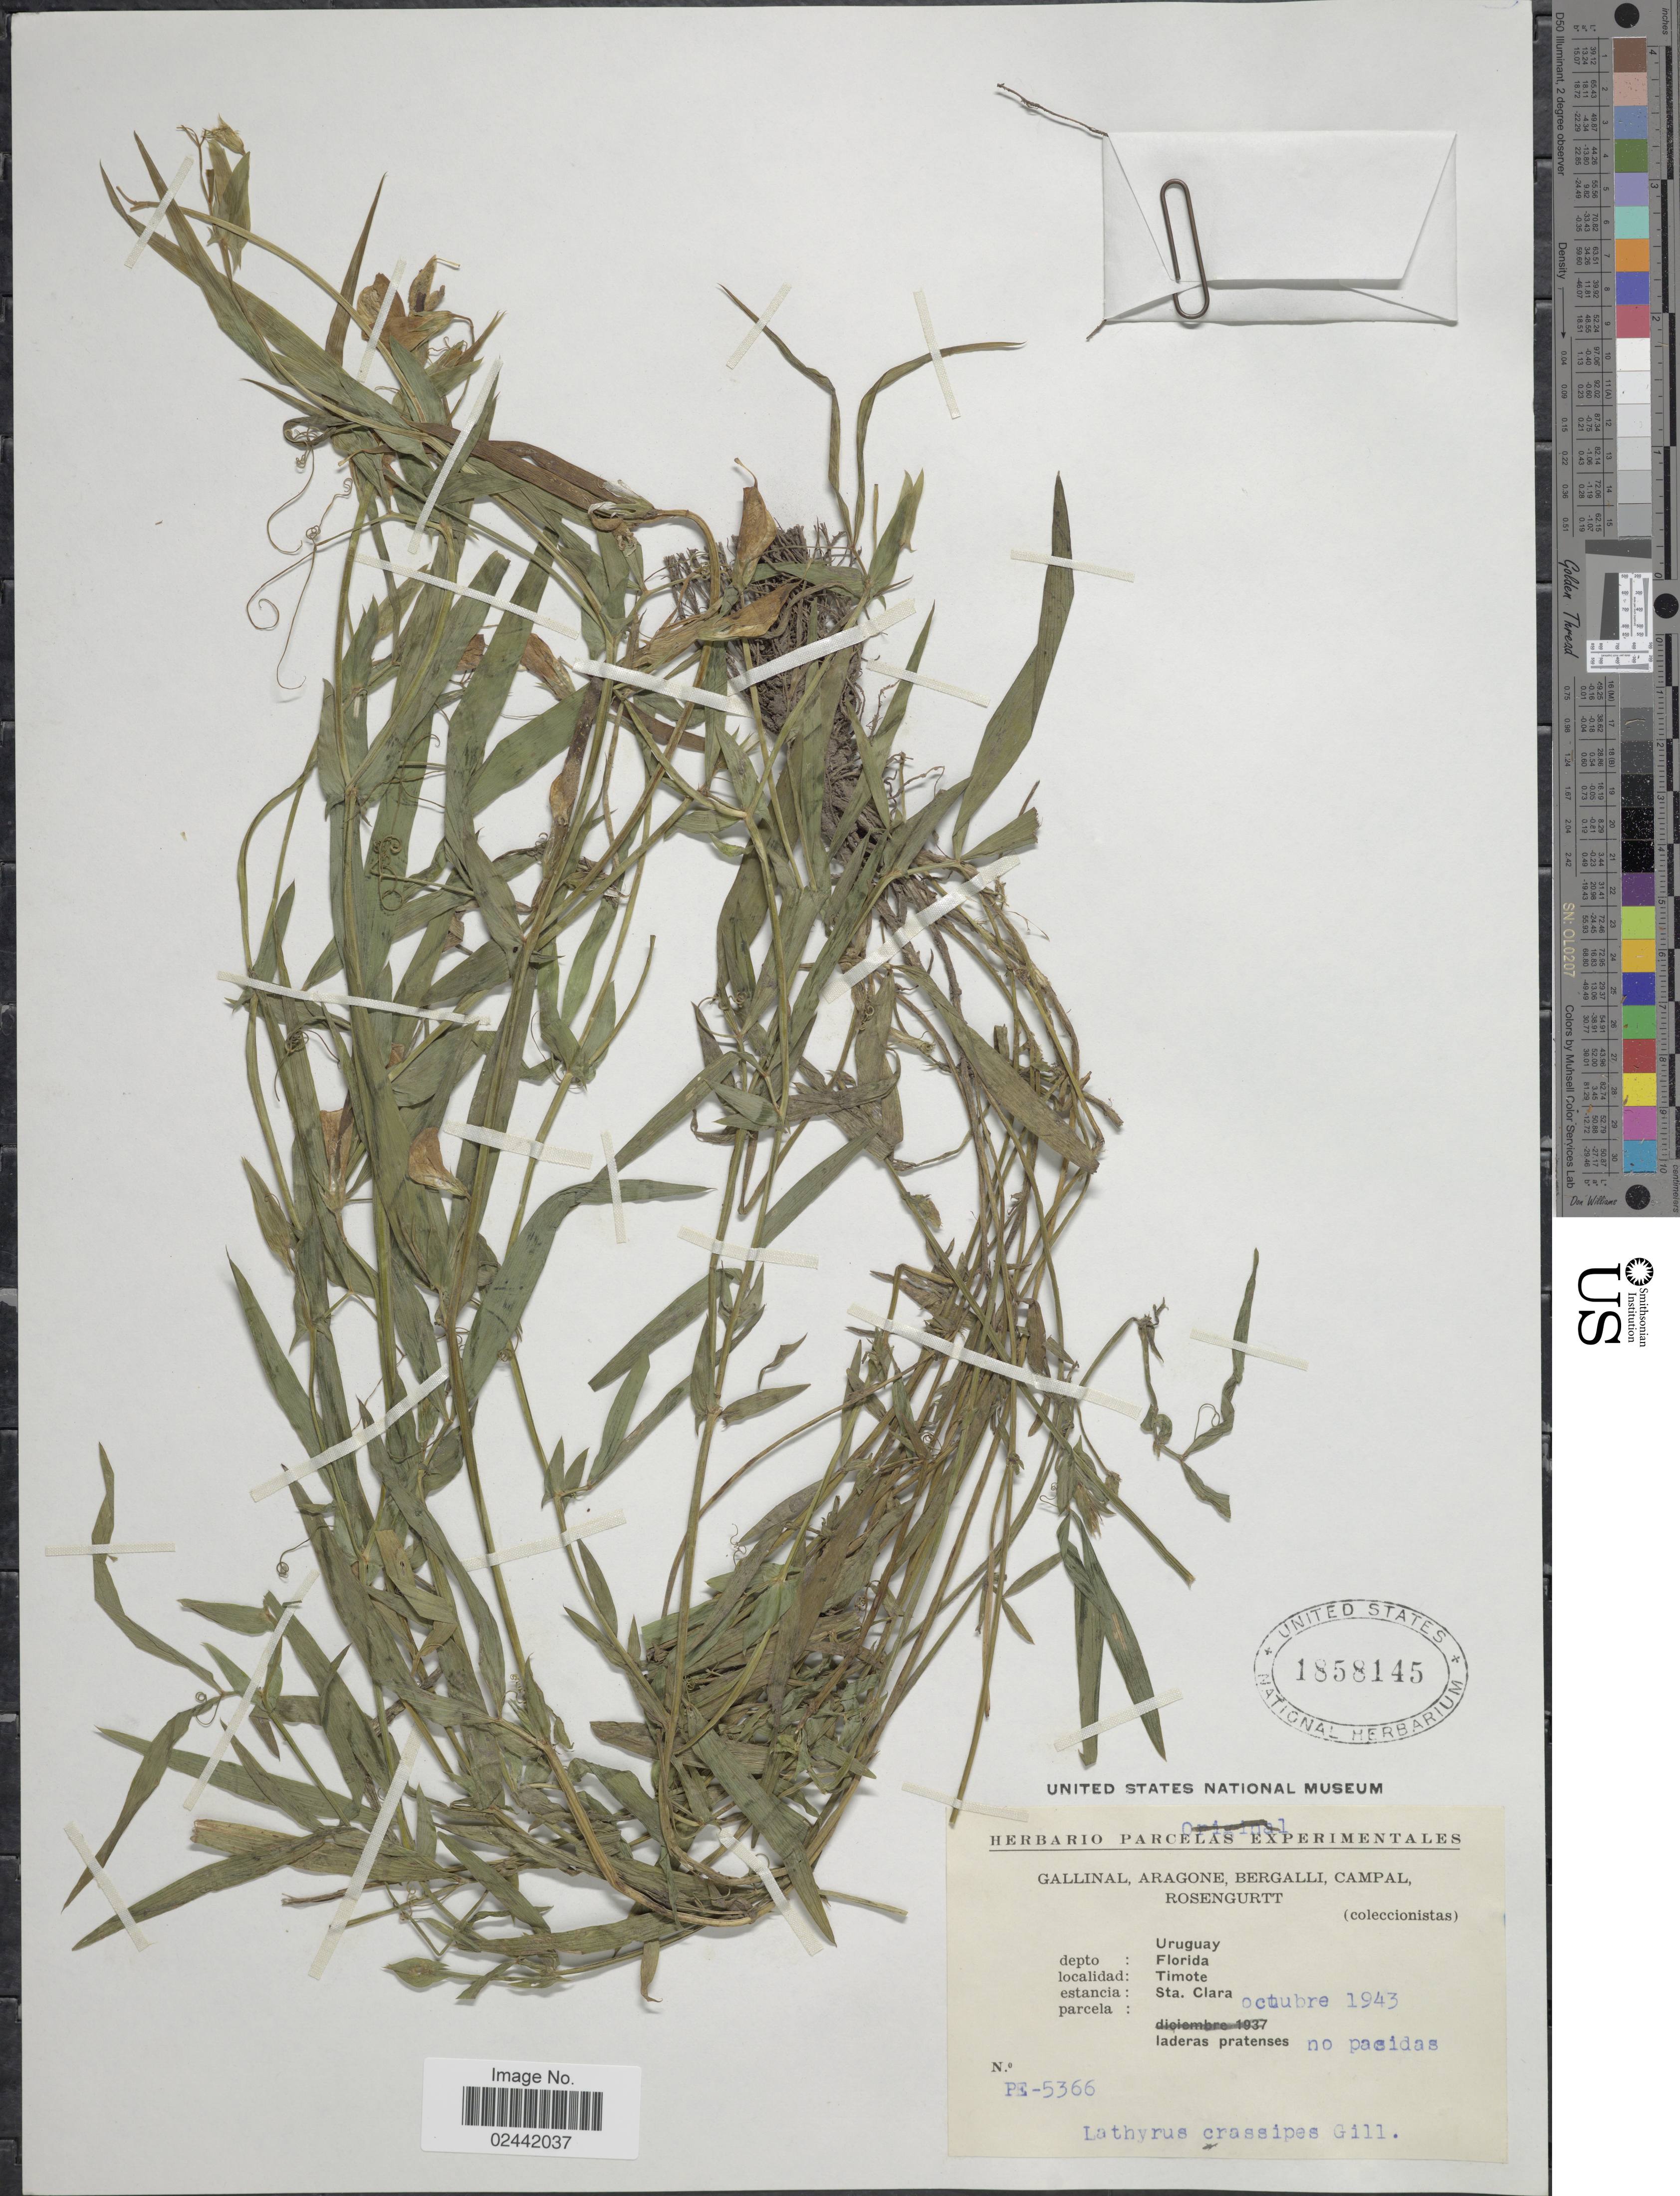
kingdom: Plantae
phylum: Tracheophyta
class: Magnoliopsida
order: Fabales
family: Fabaceae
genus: Lathyrus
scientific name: Lathyrus crassipes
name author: Gillies ex Hook. & Arn.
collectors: -. Gallinal, -- Aragone, -- Bergalli, -- Campal & Rosengurtt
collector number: PE-5366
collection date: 1943-10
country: Uruguay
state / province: Florida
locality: Timote. Estancia: Sta. Clara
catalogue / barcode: US 1858145